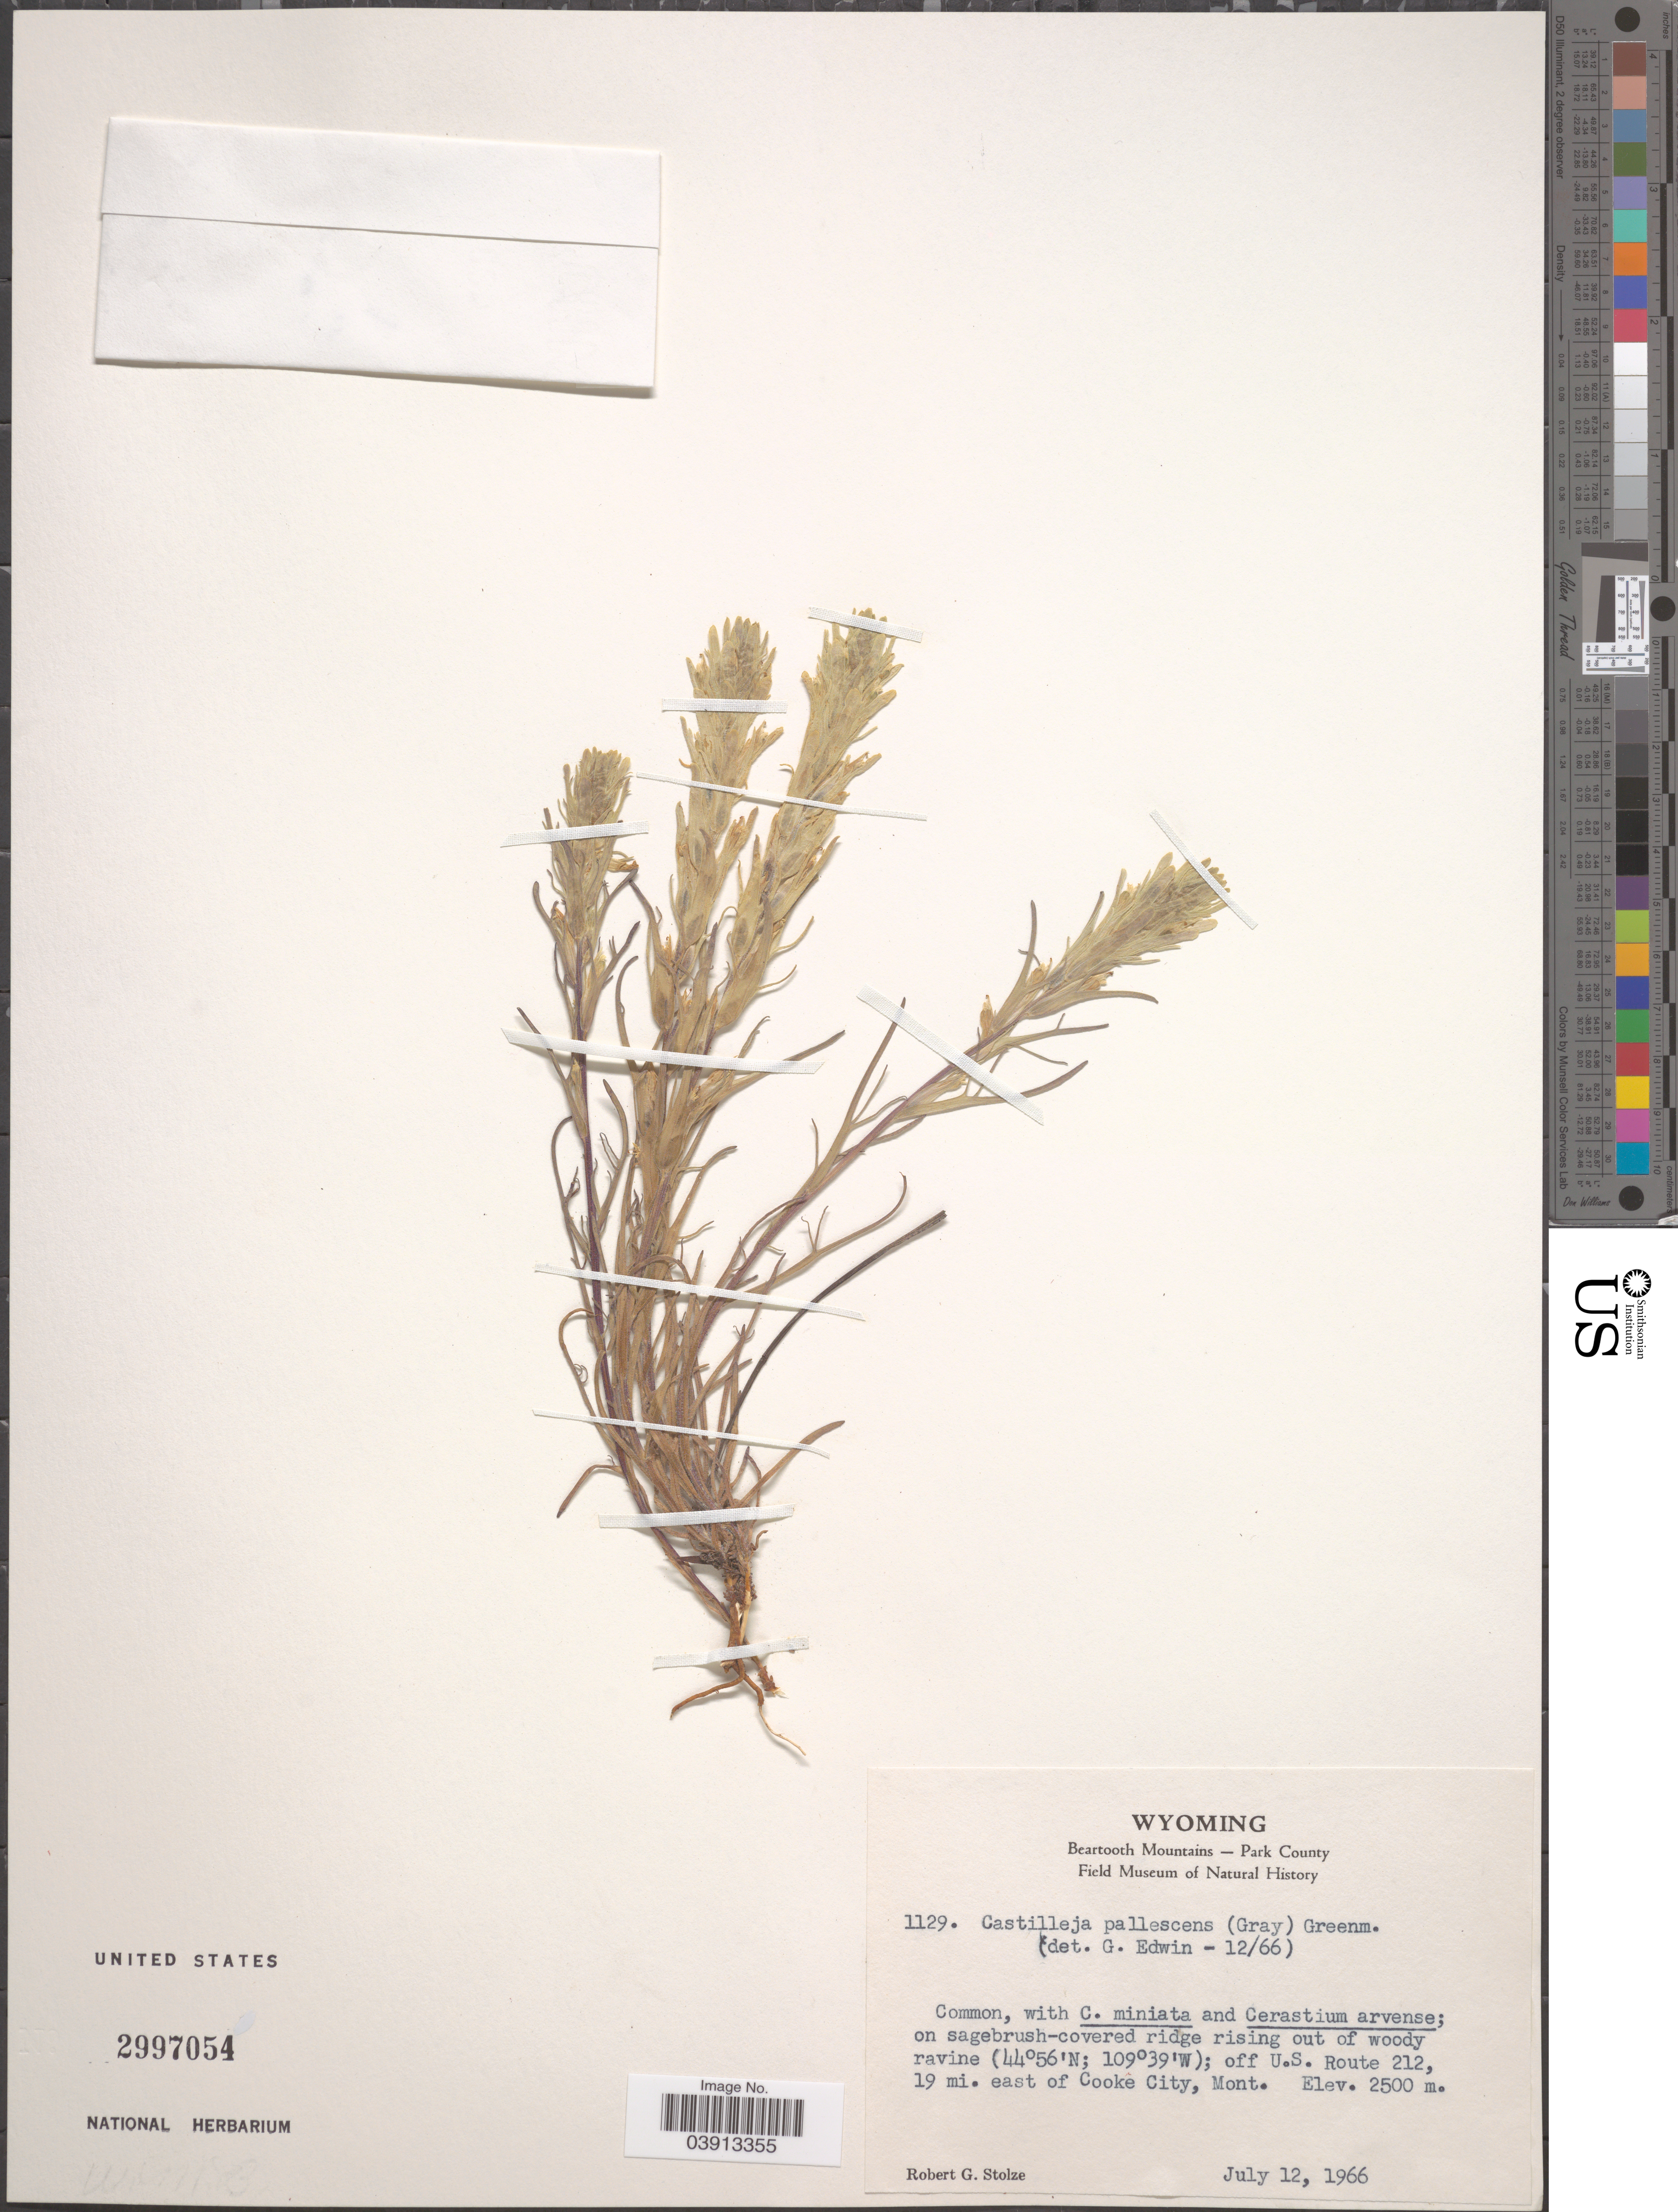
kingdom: Plantae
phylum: Tracheophyta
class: Magnoliopsida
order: Lamiales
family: Orobanchaceae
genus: Castilleja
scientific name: Castilleja pallescens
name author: (A. Gray) Greenm.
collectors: R. G. Stolze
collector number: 1129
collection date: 1966-07-12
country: United States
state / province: Wyoming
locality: Beartooth Mountains - Park County. On sagebrush-covered ridge rising out of woody ravine; off U.S. Route 212, 19 mi. east of Cooke City, Mont.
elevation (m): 2500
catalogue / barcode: US 2997054